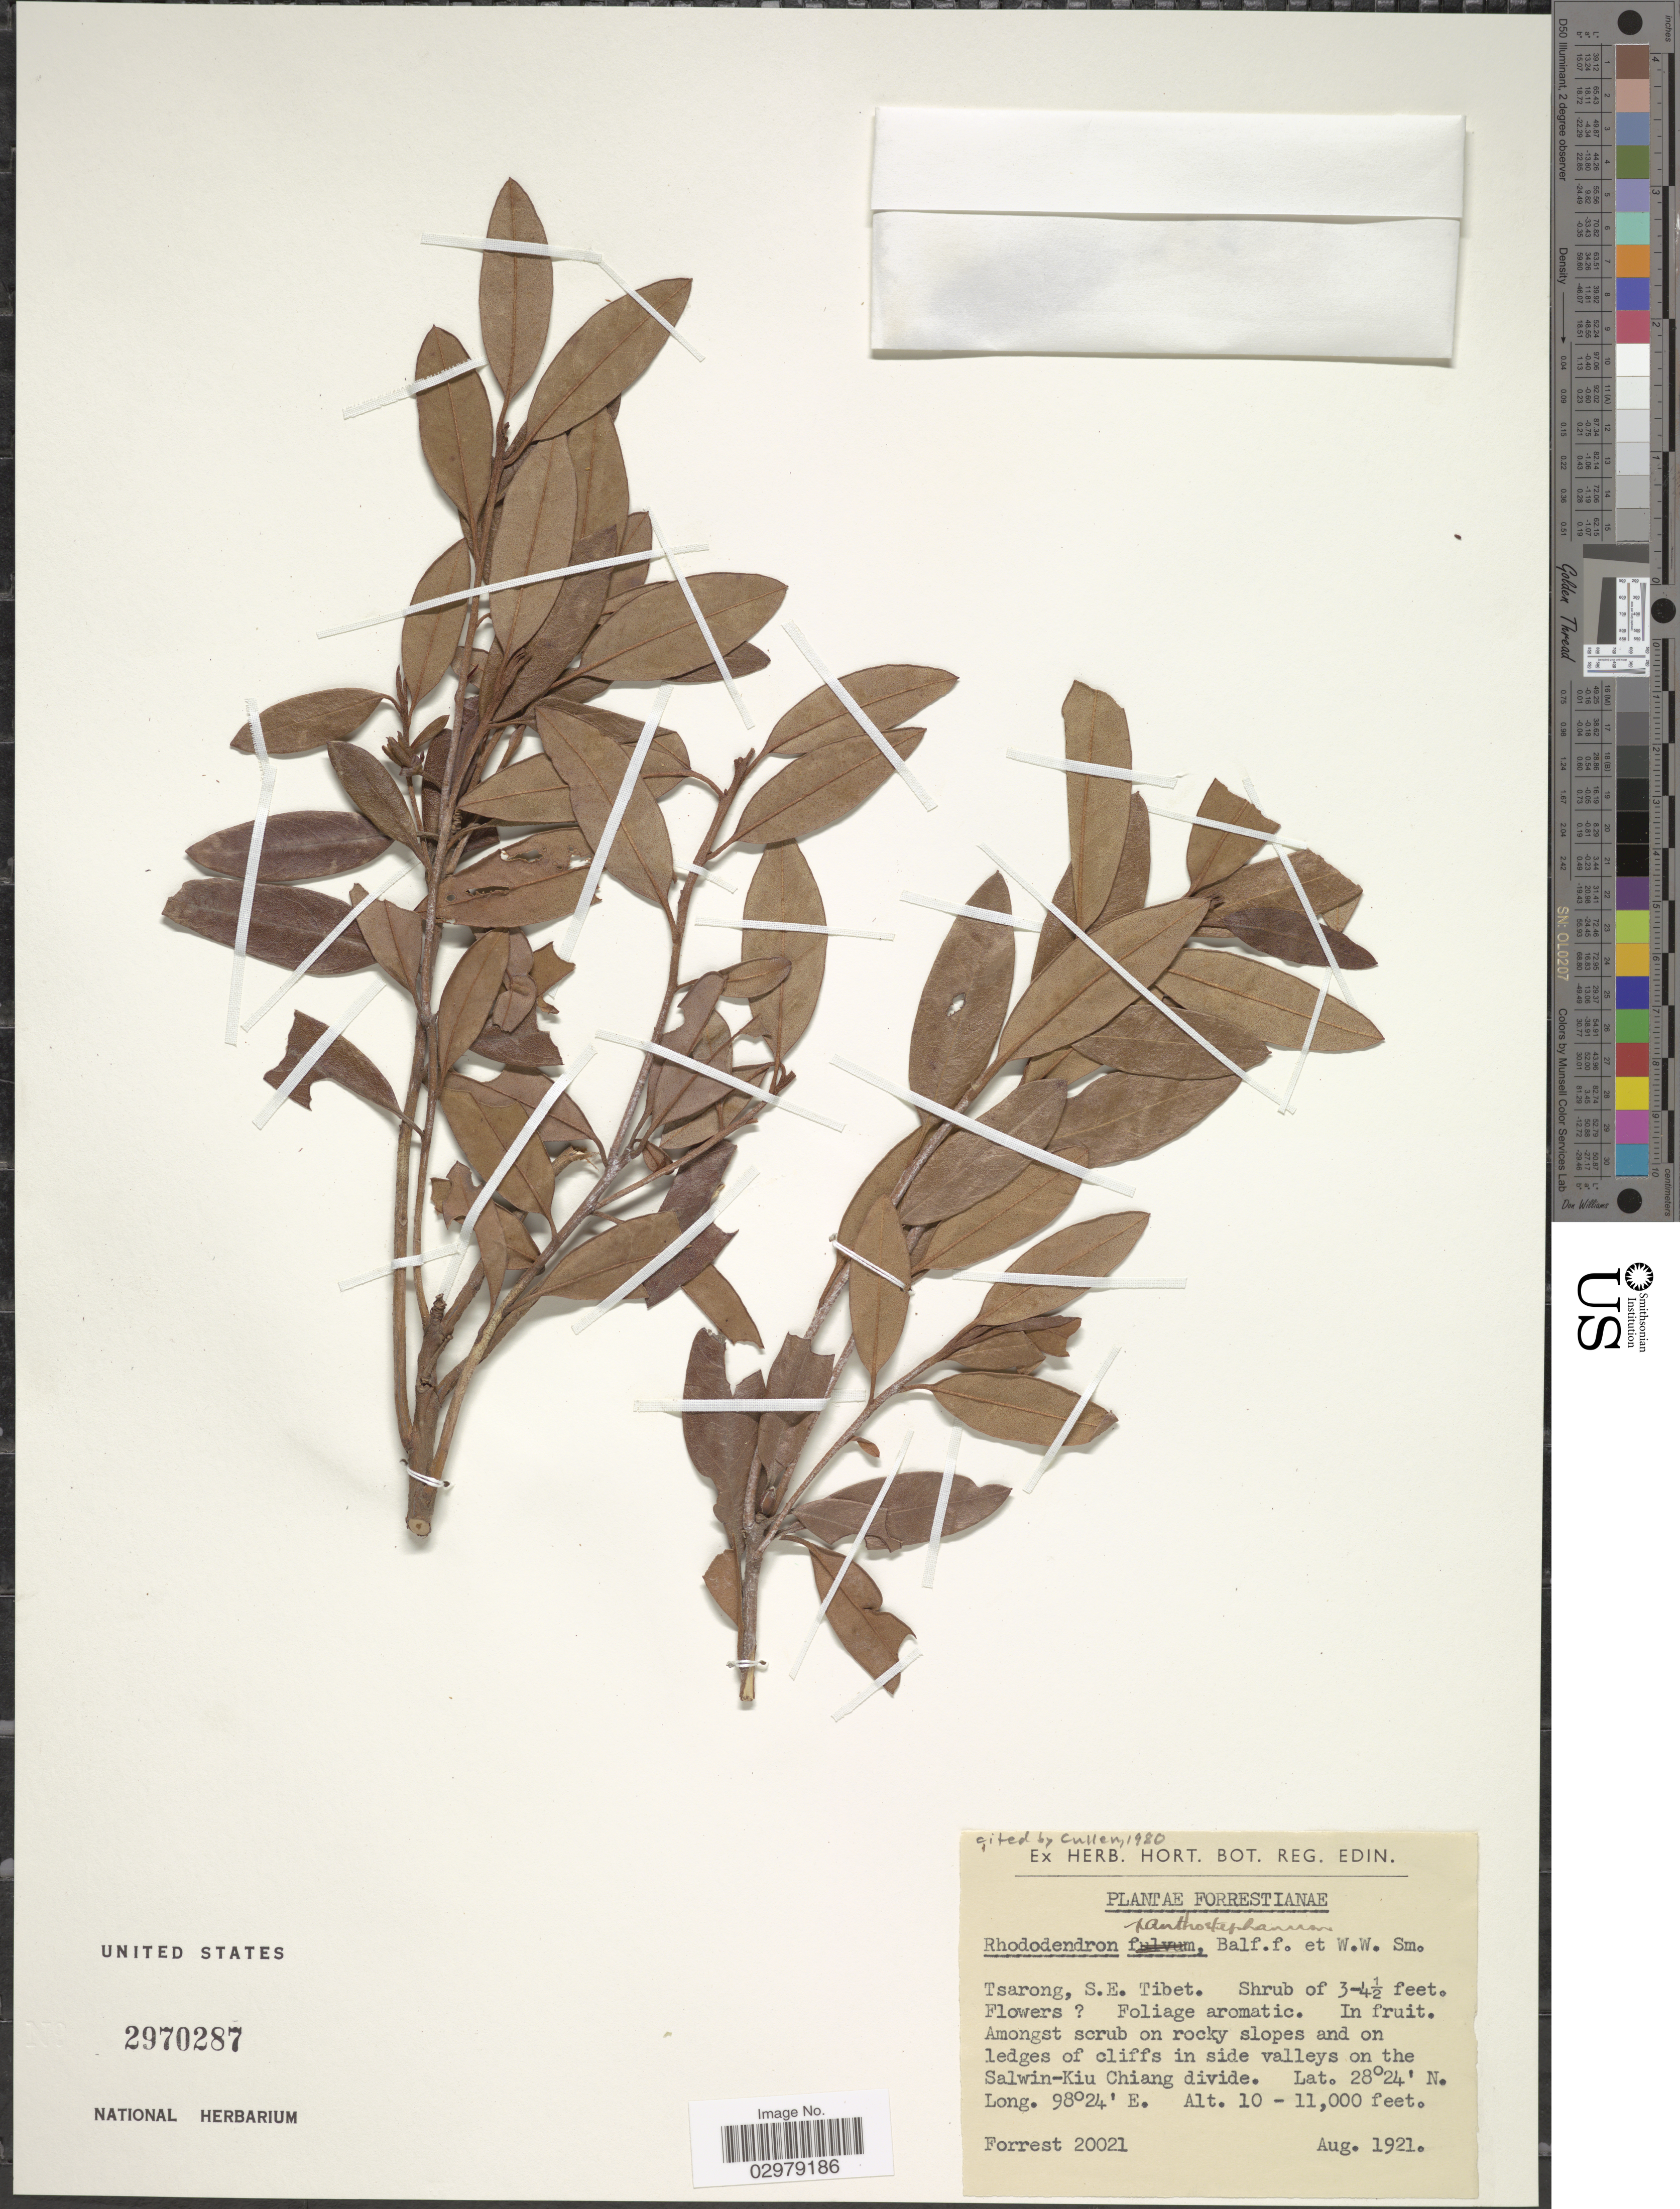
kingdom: Plantae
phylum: Tracheophyta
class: Magnoliopsida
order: Ericales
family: Ericaceae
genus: Rhododendron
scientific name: Rhododendron xanthostephanum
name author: Merr.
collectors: -. Forrest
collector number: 20021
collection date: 1921-08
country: China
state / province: Xizang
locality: Tsarong, S.E. Tibet. Amongst scrub on rocky slopes and on ledges of cliffs in side valleys on the Salwin-Kiu Chiang divide.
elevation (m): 3048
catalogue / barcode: US 2970287